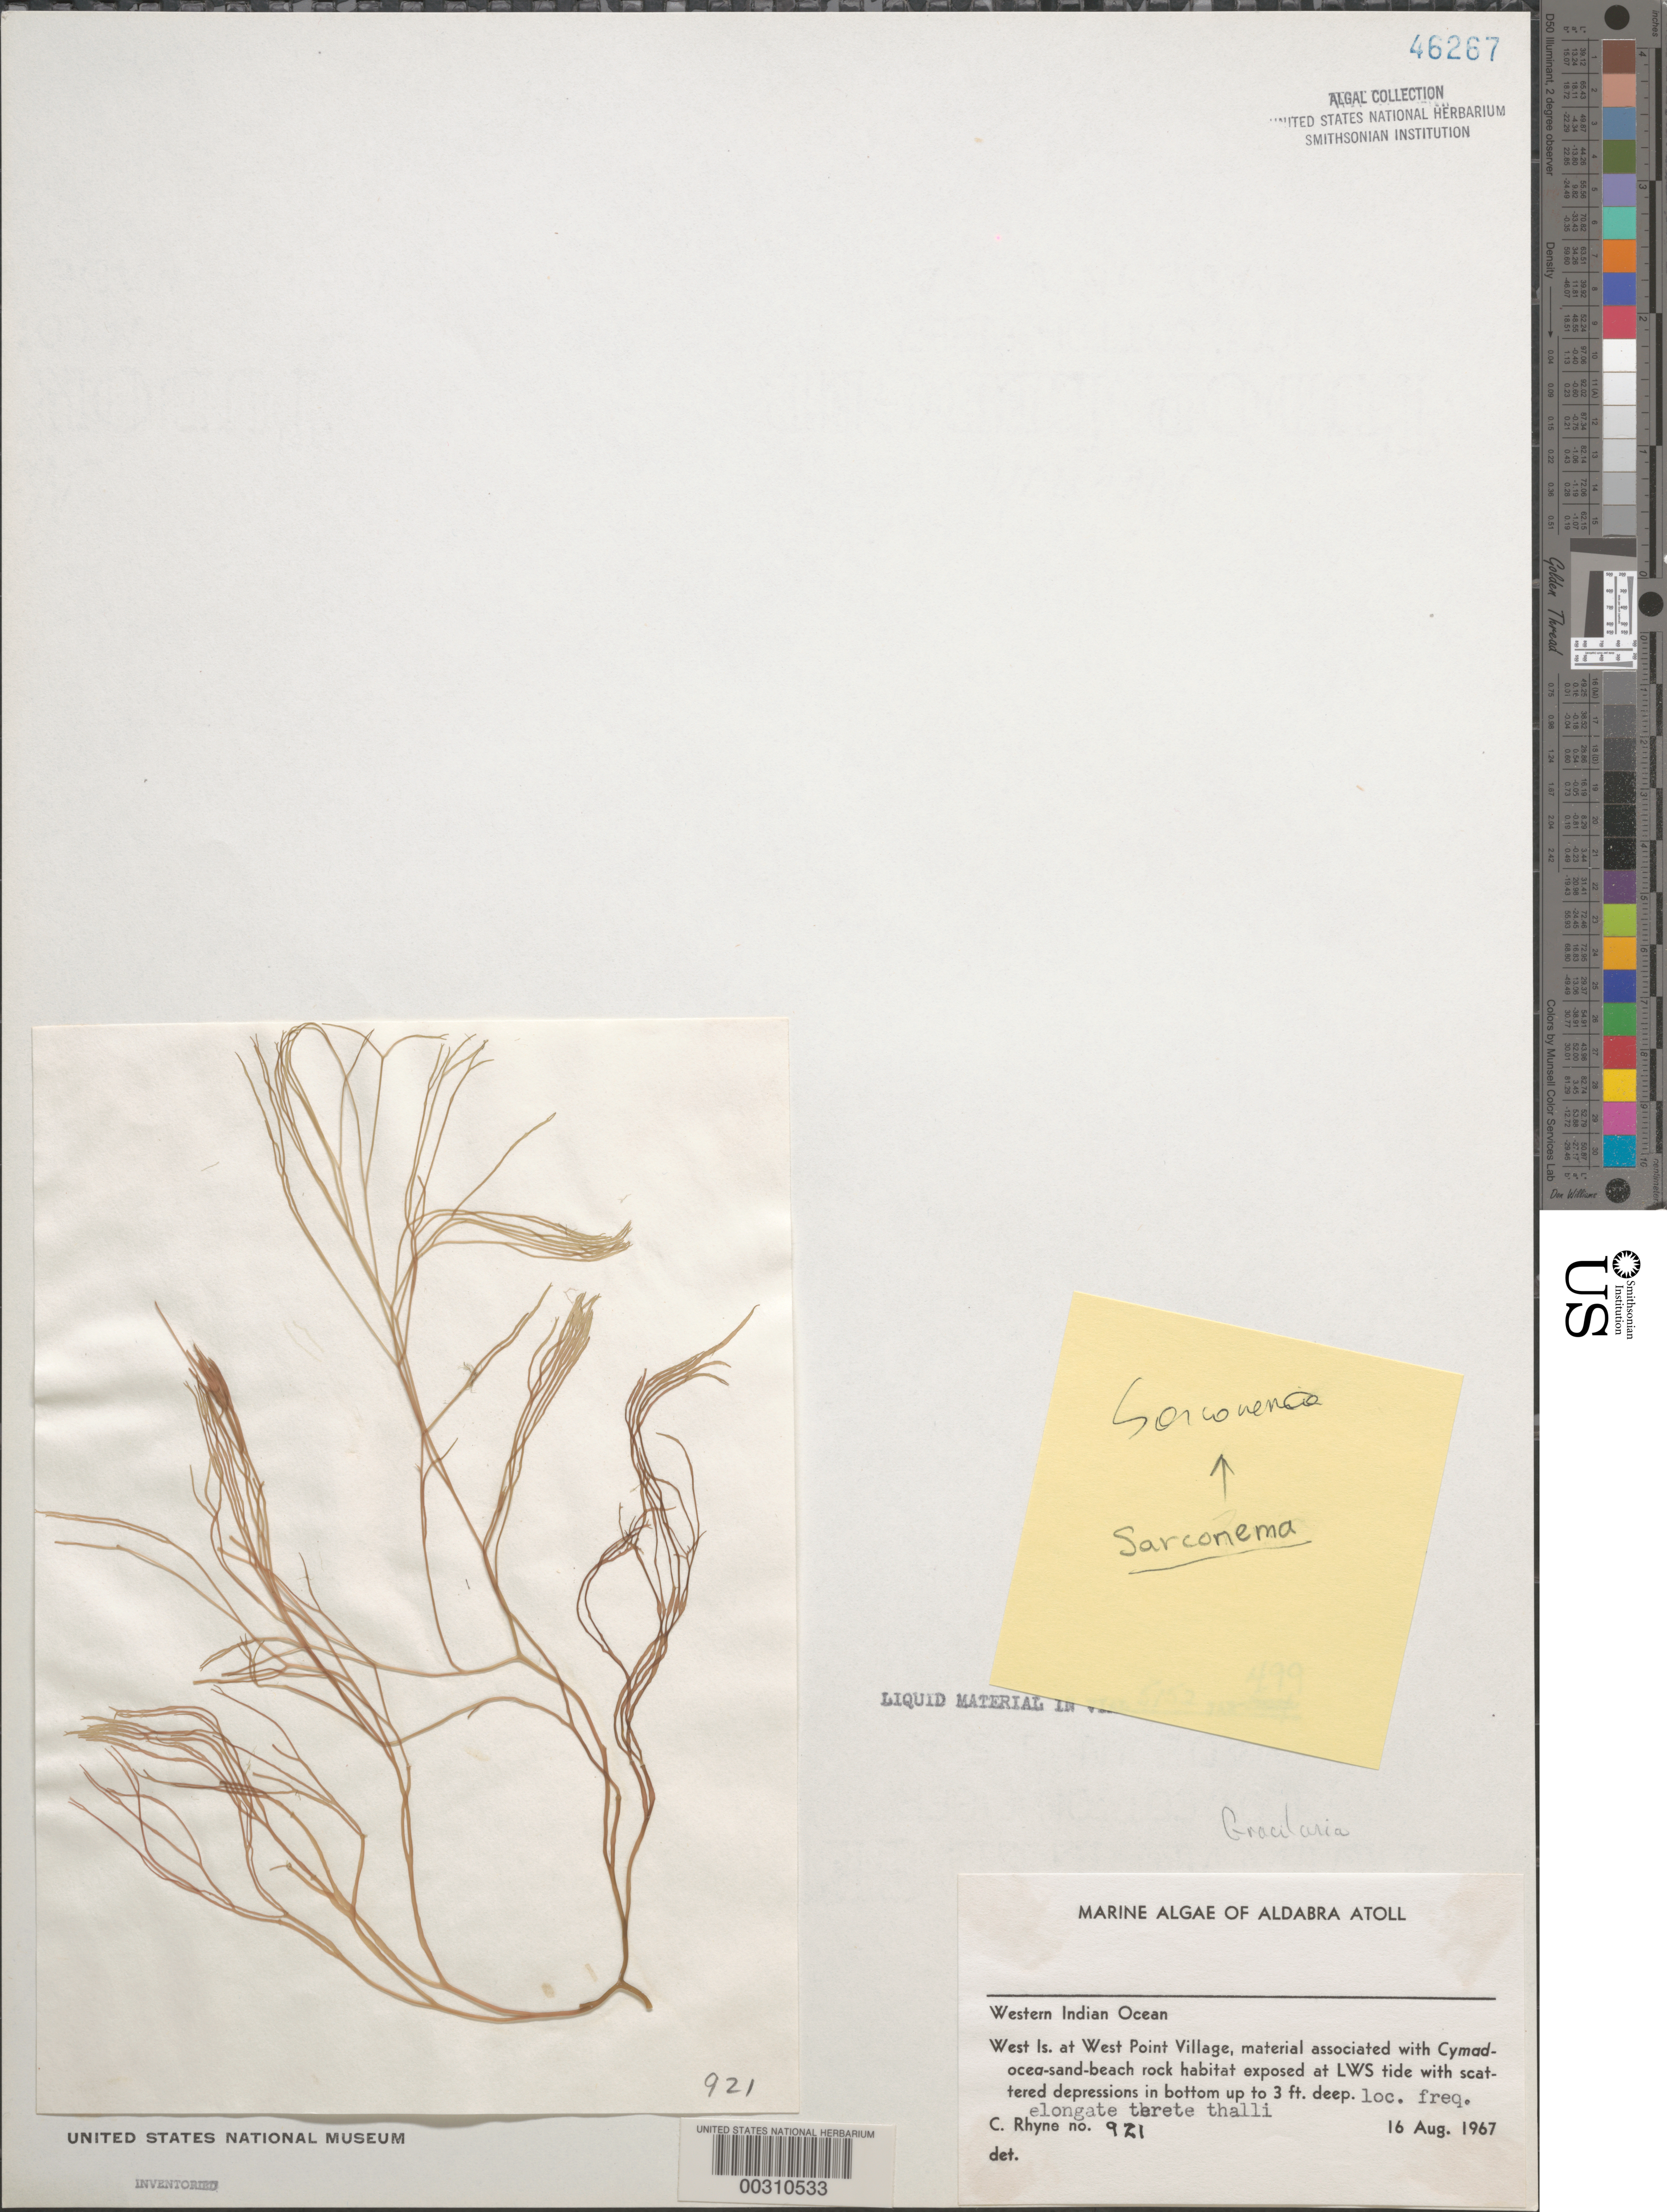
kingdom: Plantae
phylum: Rhodophyta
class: Florideophyceae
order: Gigartinales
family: Solieriaceae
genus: Sarconema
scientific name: Sarconema sp.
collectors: C. Rhyne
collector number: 921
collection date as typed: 16 Aug 1967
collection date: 1967-08-16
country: Seychelles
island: Aldabra Atoll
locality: West Islet, West Point Village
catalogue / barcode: US 46267